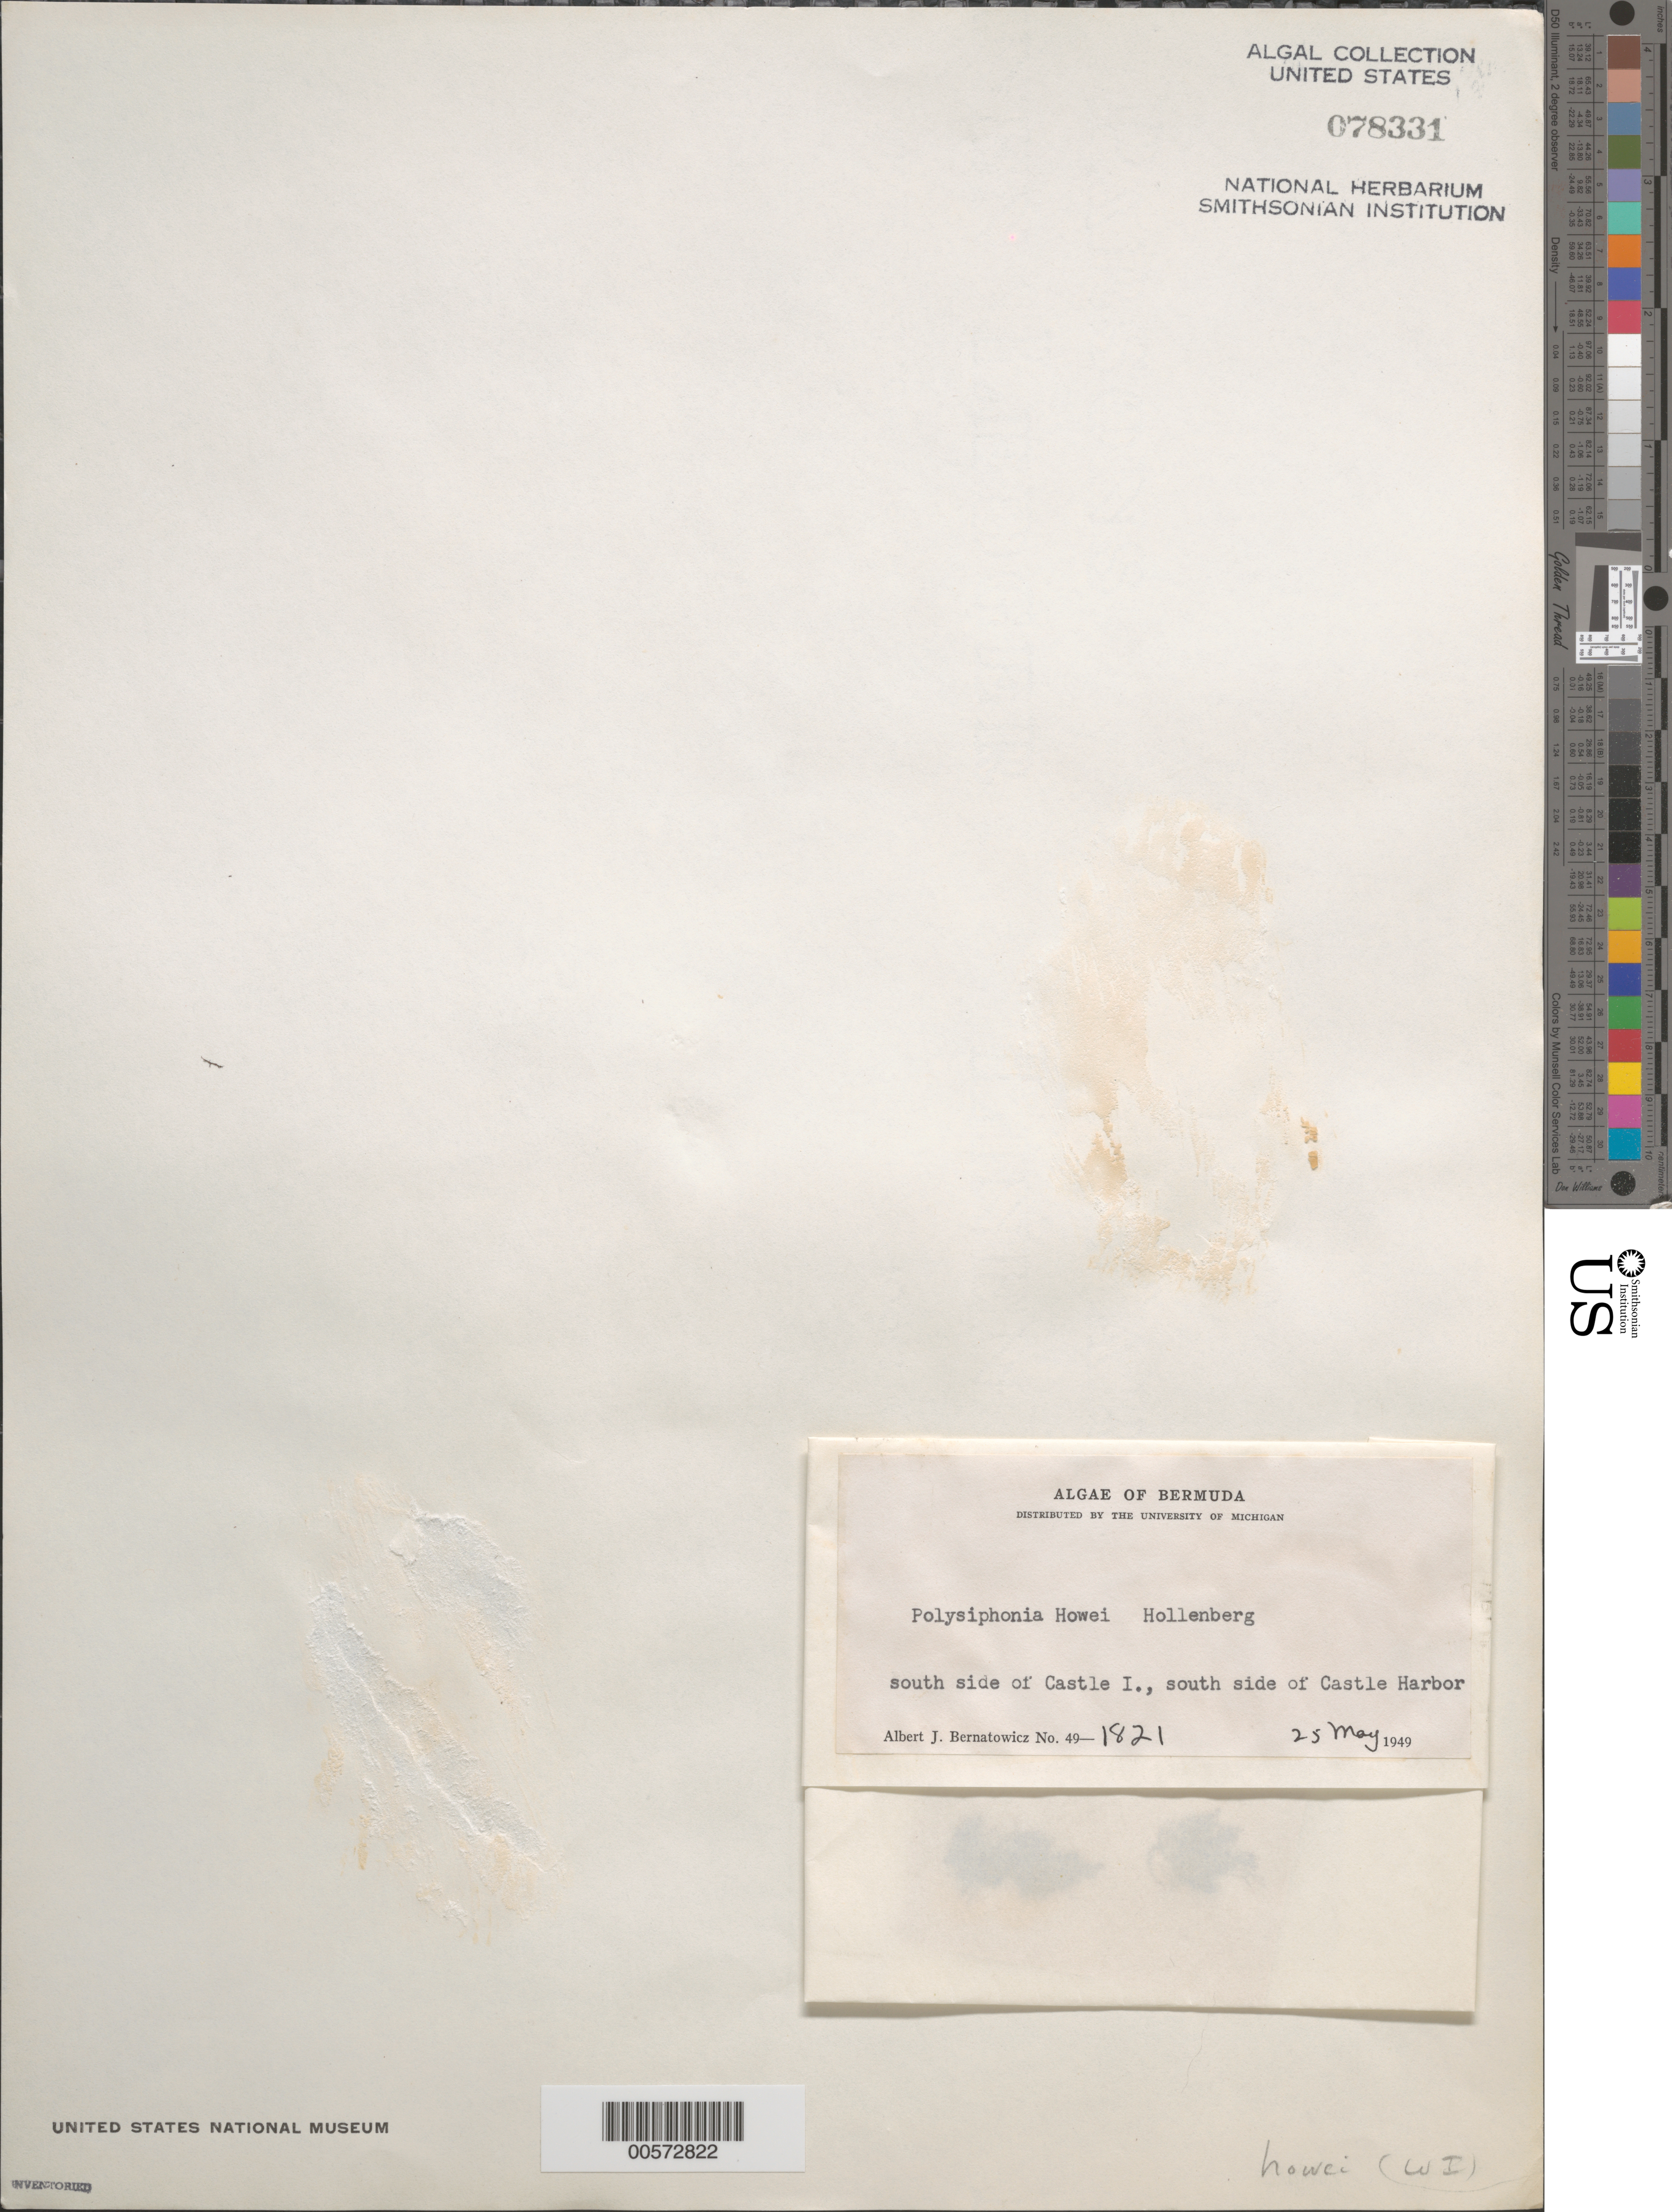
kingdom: Plantae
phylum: Rhodophyta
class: Florideophyceae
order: Ceramiales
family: Rhodomelaceae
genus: Wilsonosiphonia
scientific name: Wilsonosiphonia howei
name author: (Hollenb.) D.E.Bustamante et al.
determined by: Algae name updating Project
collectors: A. Bernatowicz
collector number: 49-1821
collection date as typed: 25 May 1949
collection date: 1949-05-25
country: Bermuda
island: Bermuda Island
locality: Castle Island, Castle Harbor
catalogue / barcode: US 78331